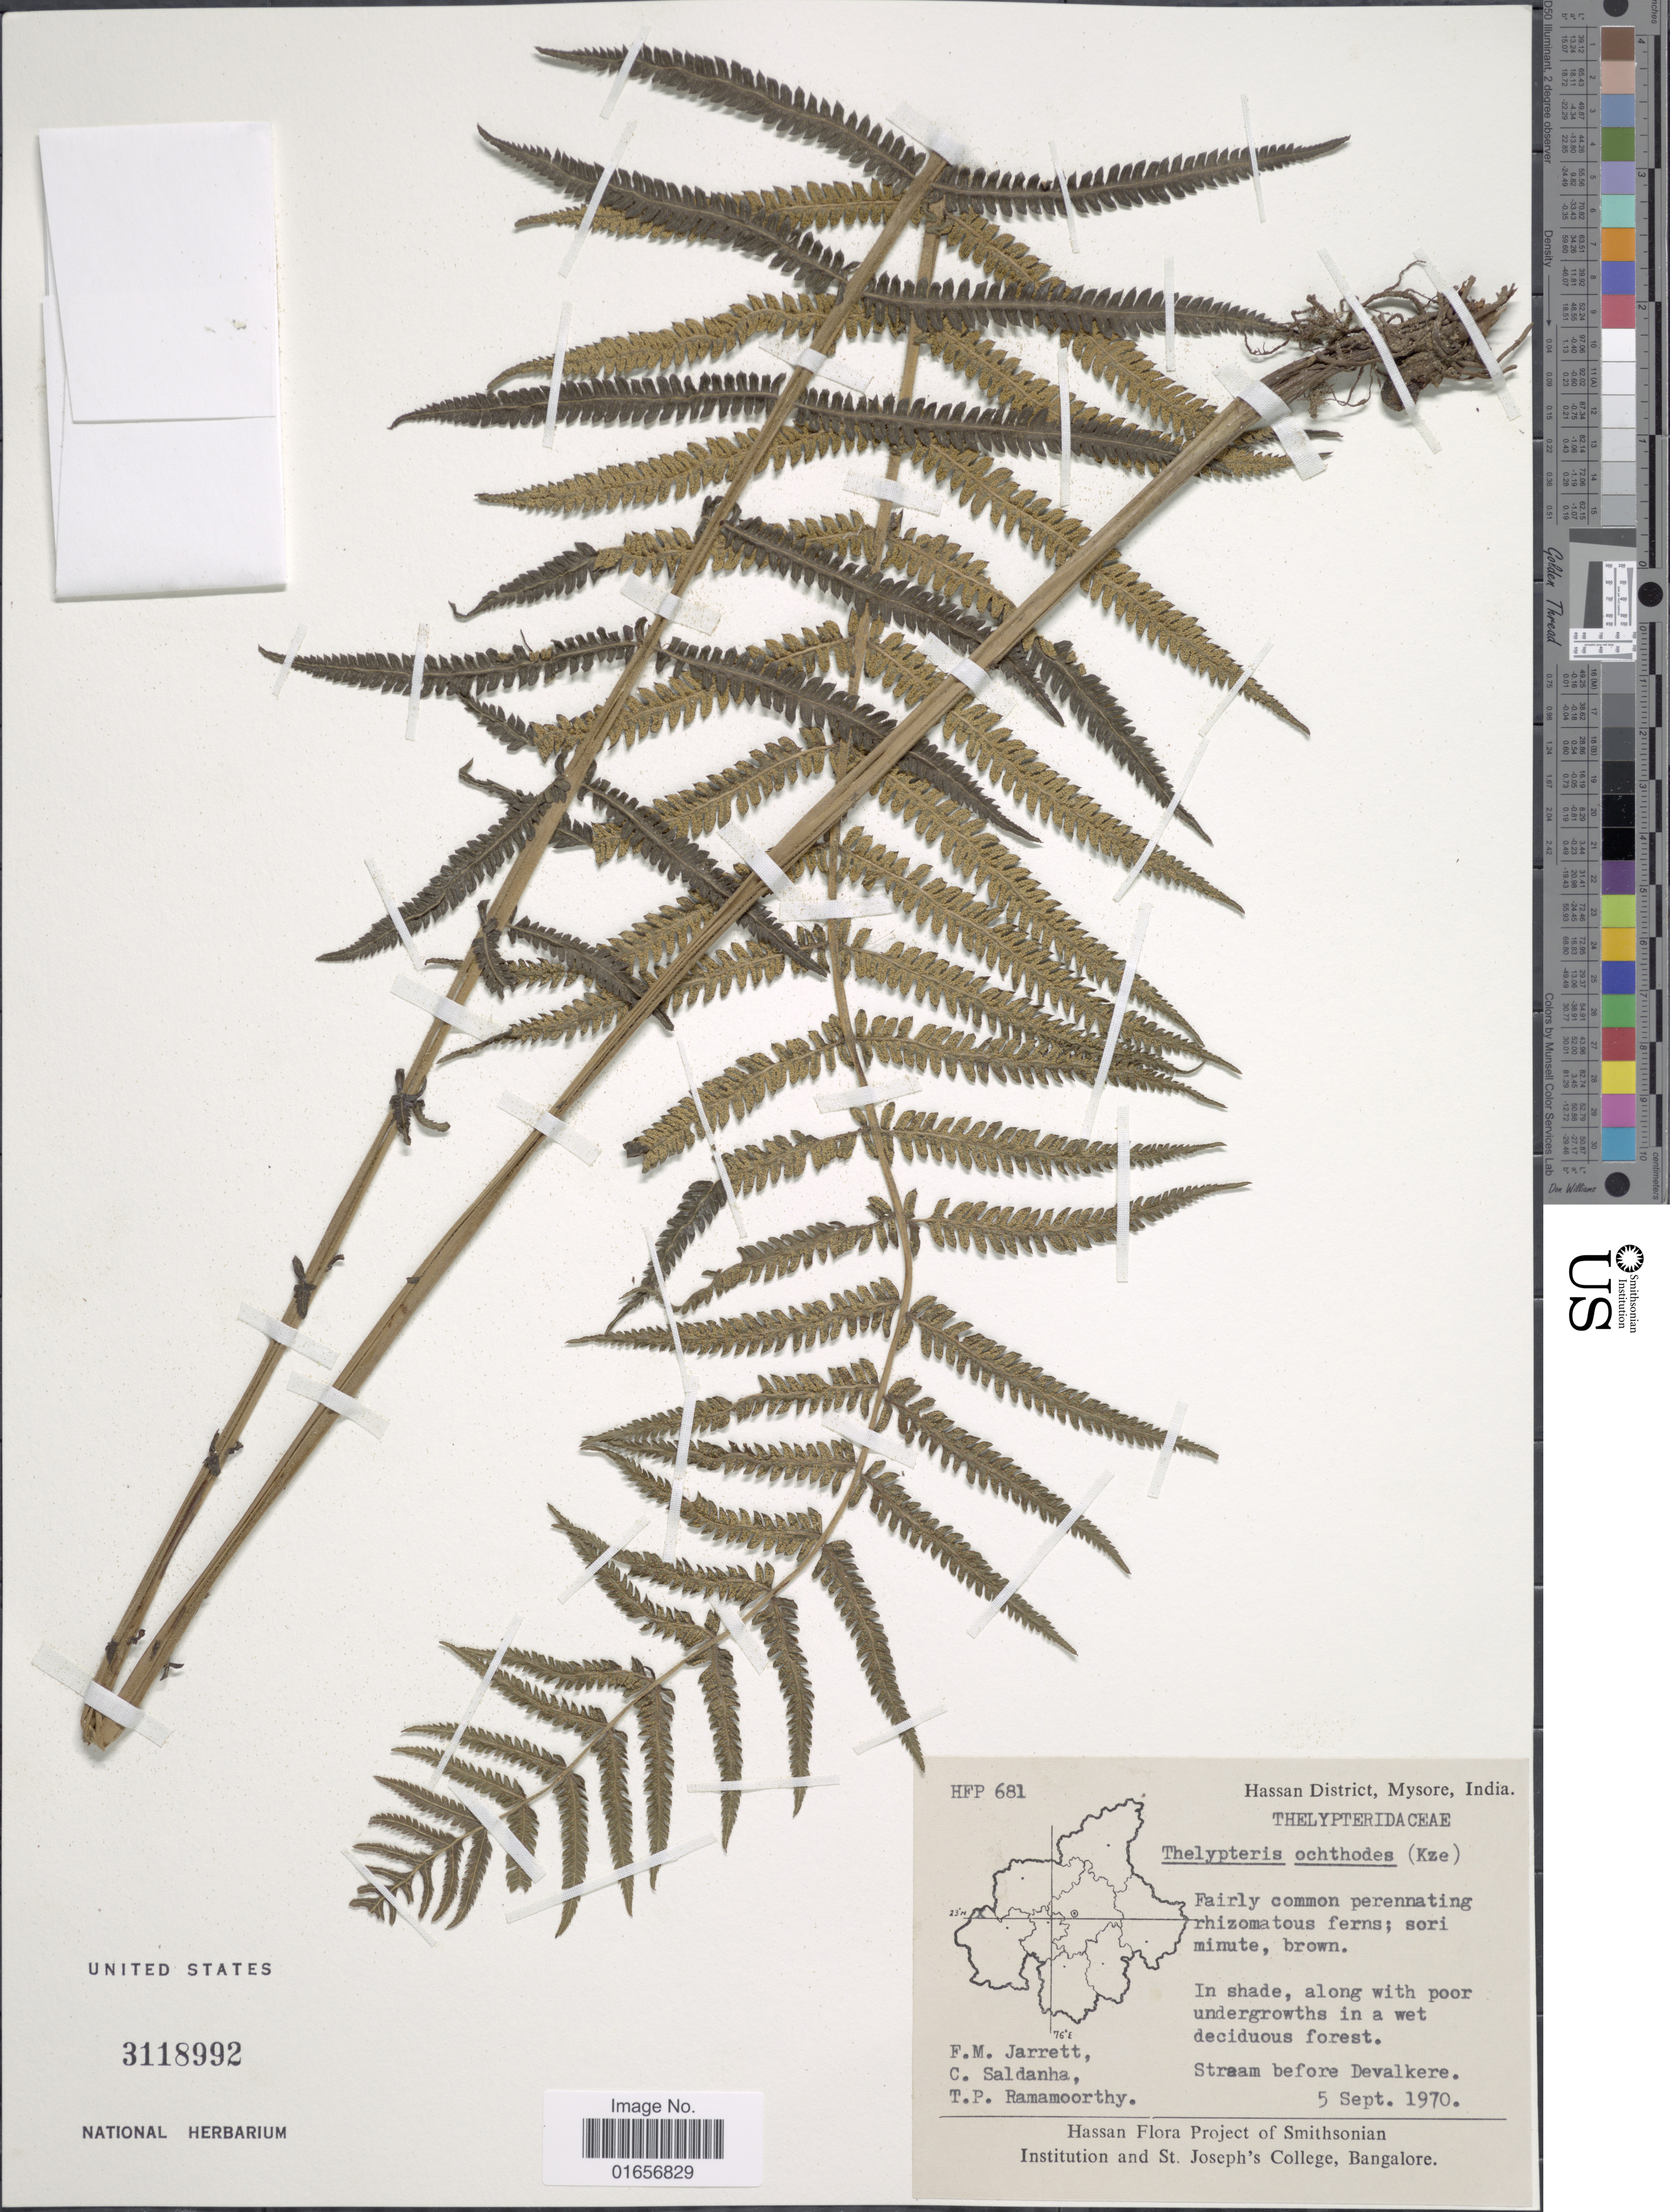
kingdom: Plantae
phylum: Tracheophyta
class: Polypodiopsida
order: Polypodiales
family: Thelypteridaceae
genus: Pseudocyclosorus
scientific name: Pseudocyclosorus ochthodes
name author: (Kunze) Holttum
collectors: F. M. Jarrett, C. Saldanha & T. P. Ramamoorthy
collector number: HFP 681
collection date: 1970-09-05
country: India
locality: Hassan District, Mysore, stream before Devalkere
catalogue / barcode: US 3118992